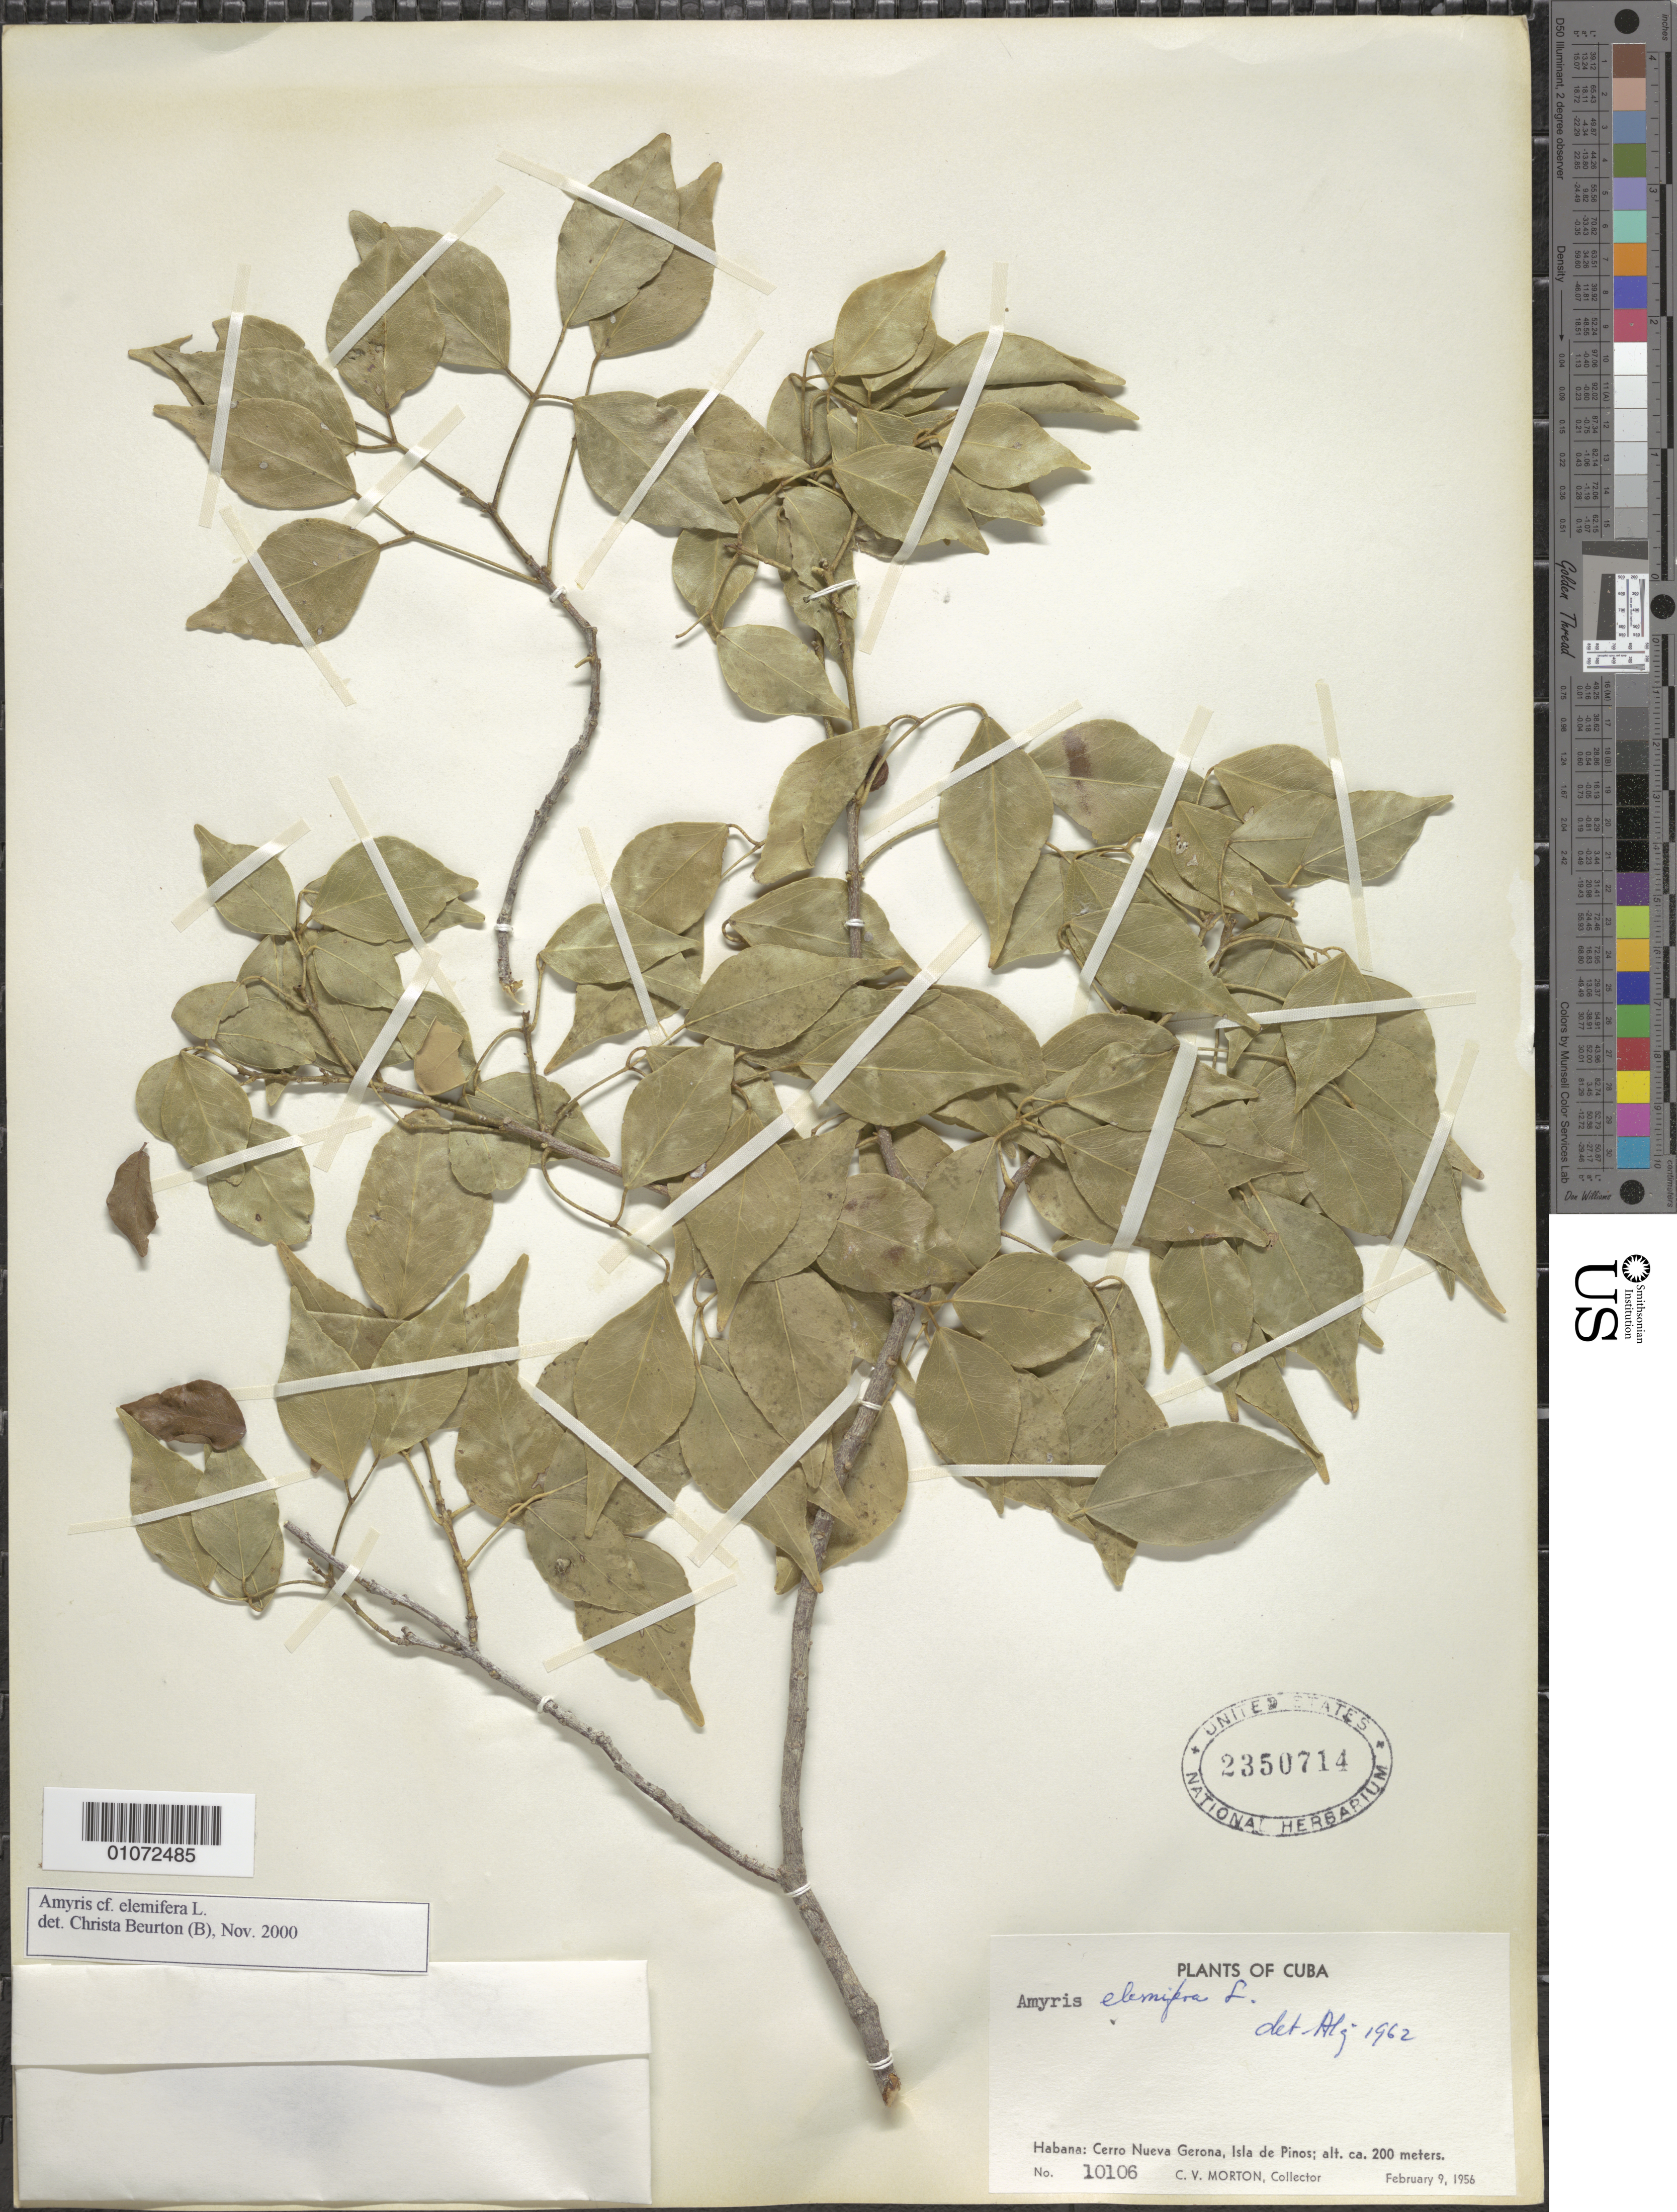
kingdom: Plantae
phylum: Tracheophyta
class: Magnoliopsida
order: Sapindales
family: Rutaceae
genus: Amyris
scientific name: Amyris elemifera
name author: L.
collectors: C. V. Morton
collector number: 10106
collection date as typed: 09 Feb 1956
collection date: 1956-02-09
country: Cuba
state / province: Isla de La Juventud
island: Isla de la Juventud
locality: Nueva Geroma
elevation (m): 200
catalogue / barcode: US 2350714